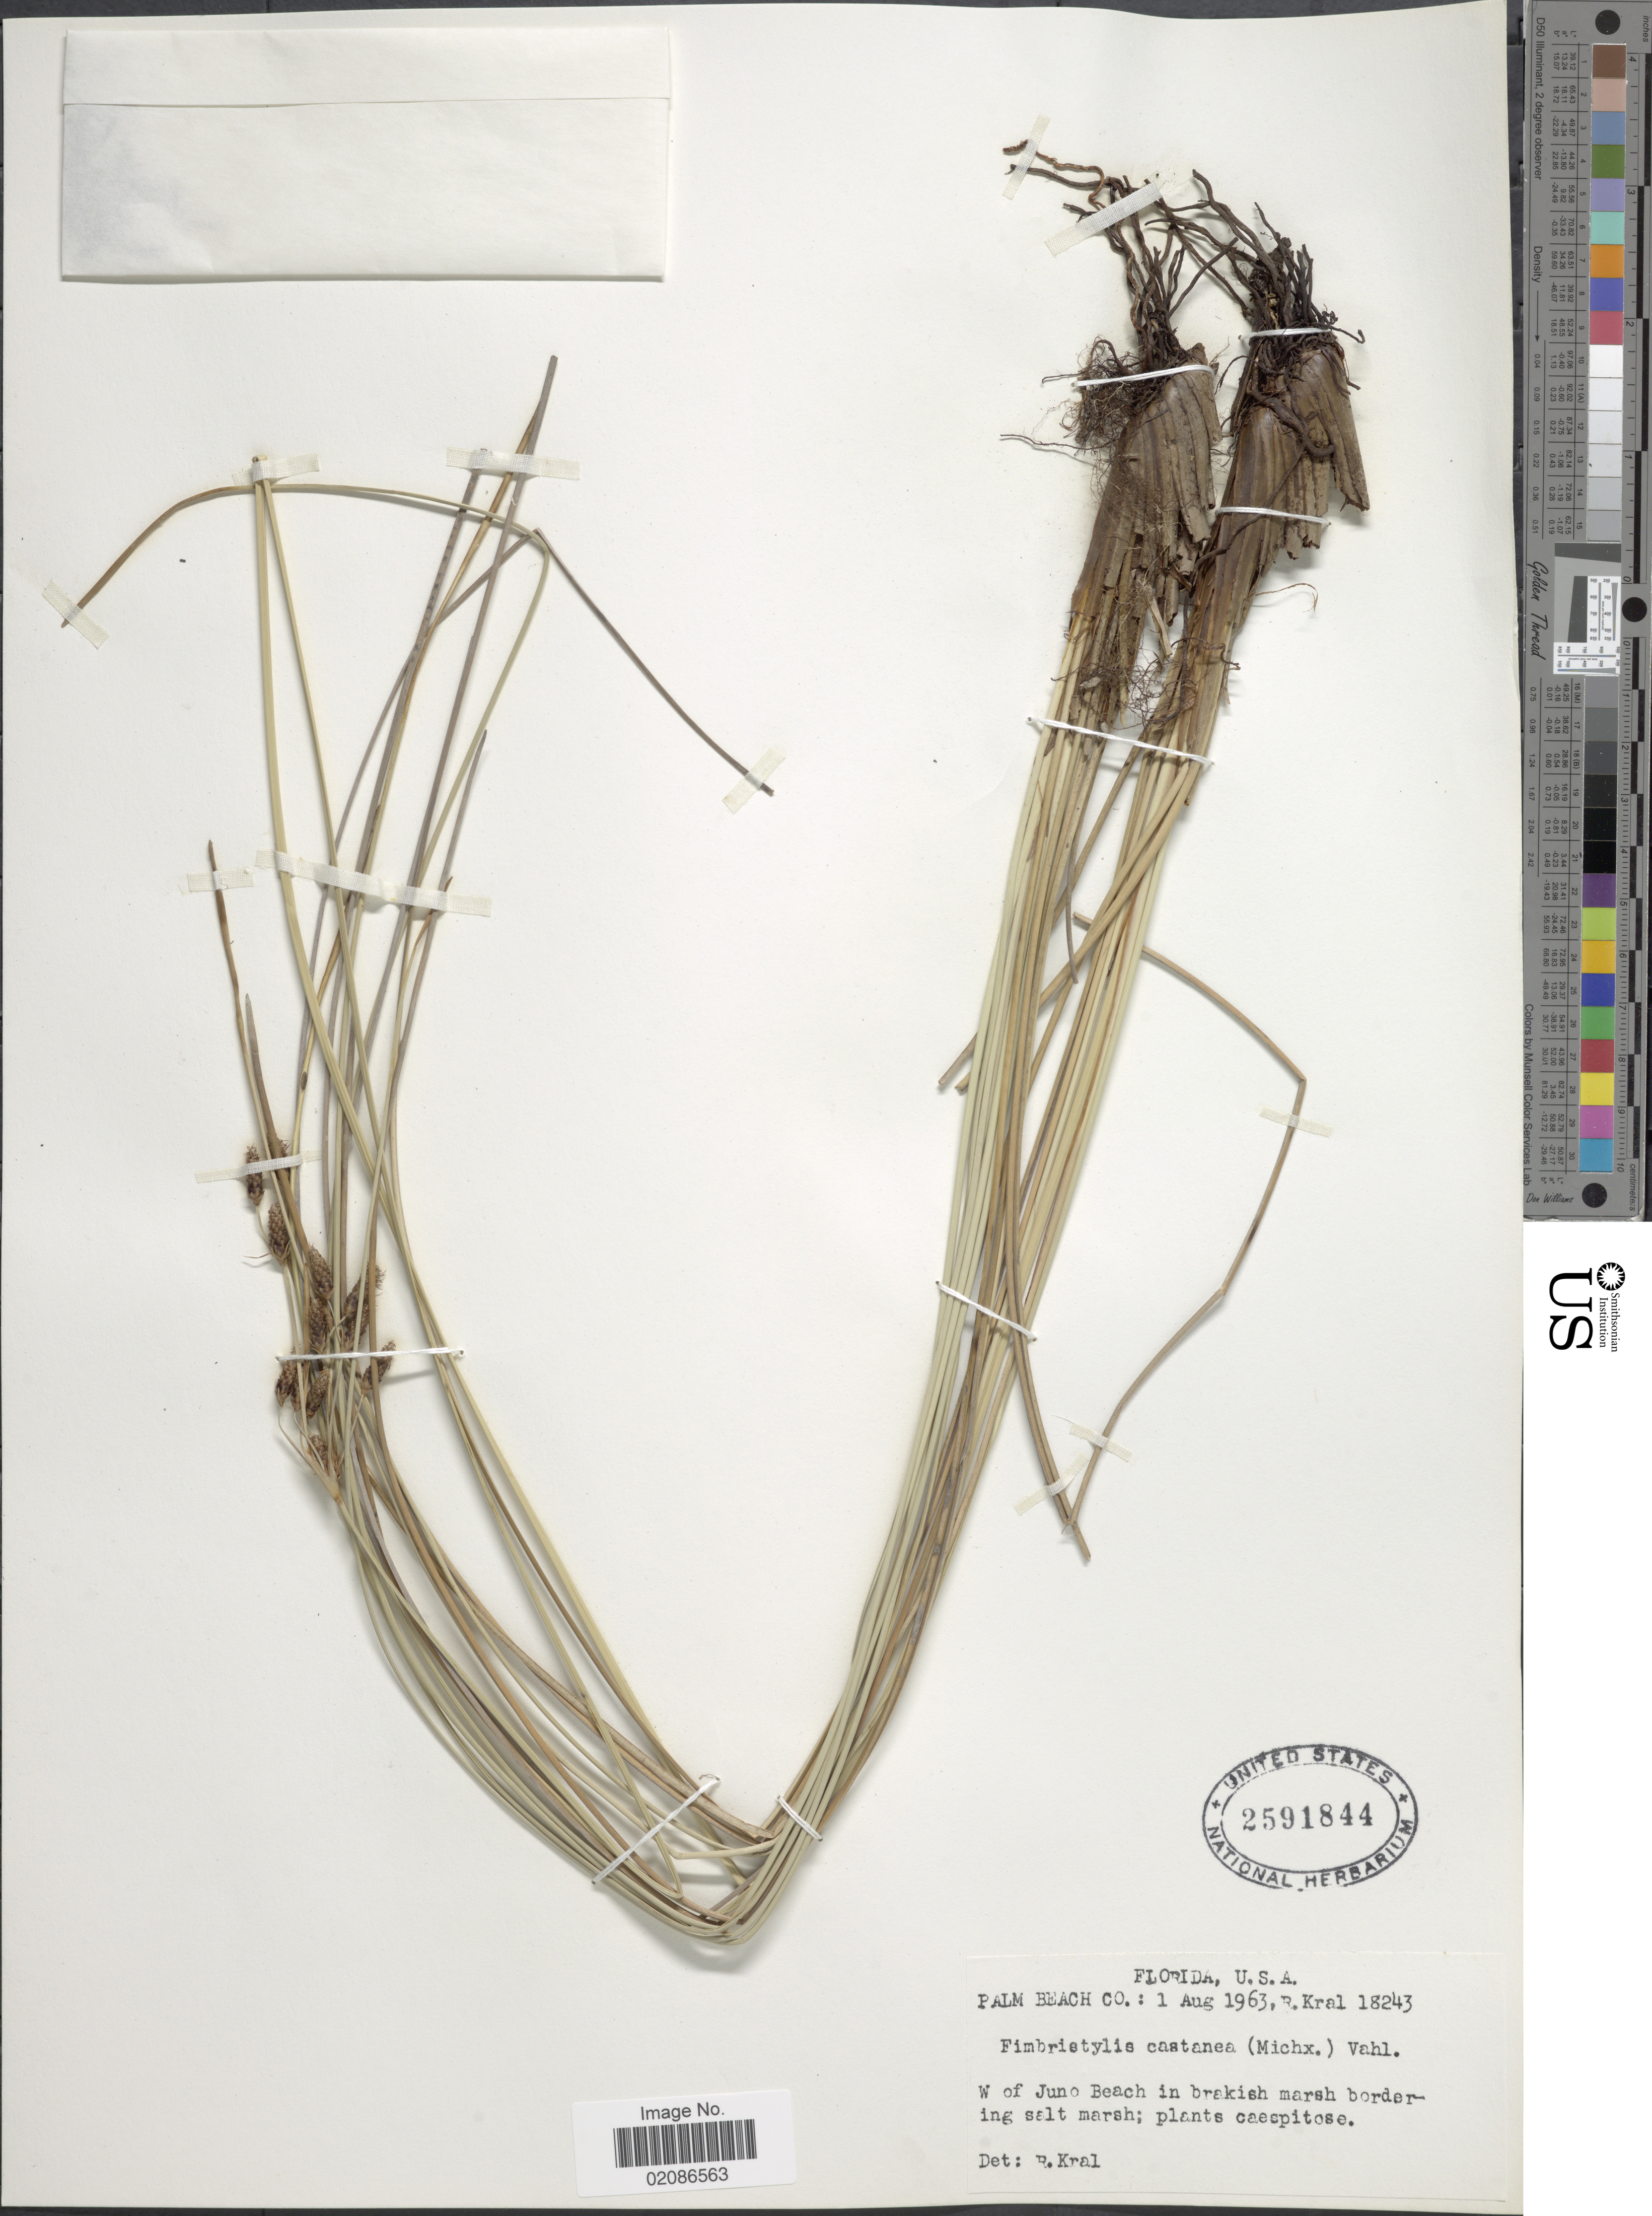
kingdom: Plantae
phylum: Tracheophyta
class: Liliopsida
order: Poales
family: Cyperaceae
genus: Fimbristylis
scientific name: Fimbristylis castanea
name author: (Michx.) Vahl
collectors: R. Kral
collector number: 18243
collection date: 1963-08-01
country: United States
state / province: Florida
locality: Palm Beach Co; W of Juno Beach in brakish marsh bordering salt marsh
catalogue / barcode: US 2591844